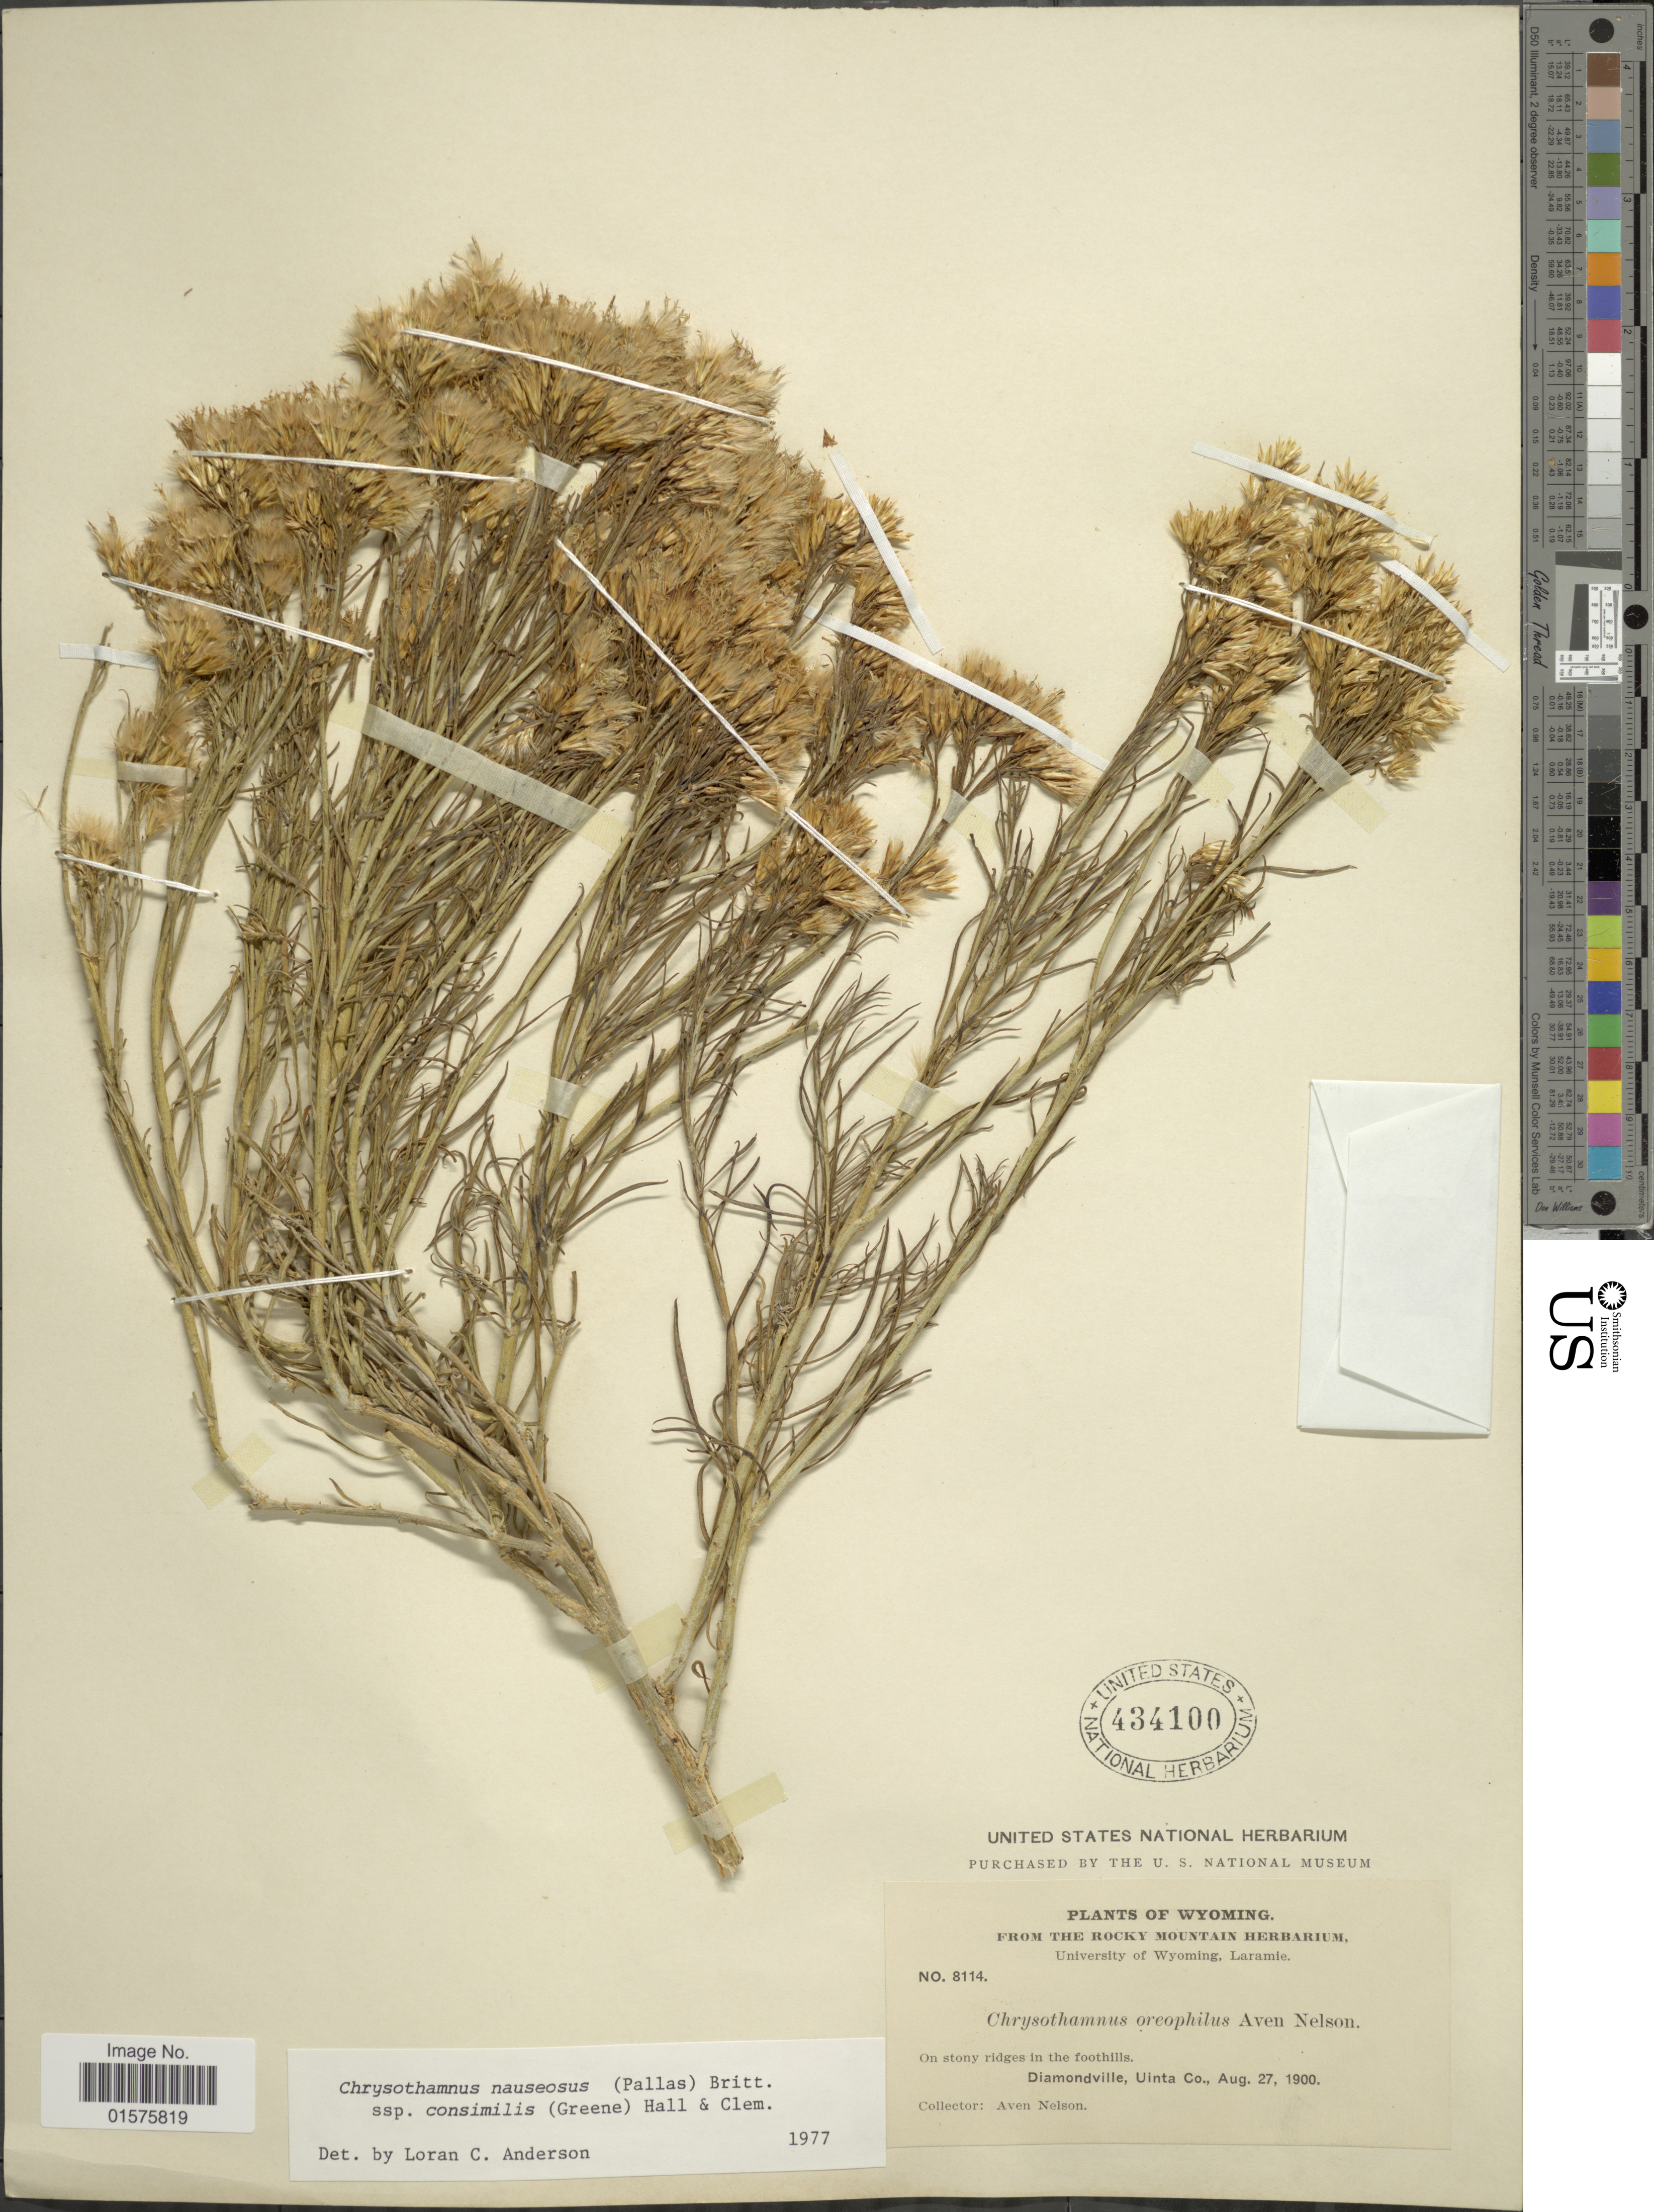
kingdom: Plantae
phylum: Tracheophyta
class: Magnoliopsida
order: Asterales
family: Asteraceae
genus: Ericameria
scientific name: Ericameria nauseosa var. oreophila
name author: (A. Nelson) G.L. Nesom & G.I. Baird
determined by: Urbatsch, Lowell E., Curator (LSU), Louisiana State University (UNITED STATES)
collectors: A. Nelson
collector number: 8114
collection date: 1900-08-27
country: United States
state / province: Wyoming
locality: Diamondville, Uinta Co.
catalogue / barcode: US 434100